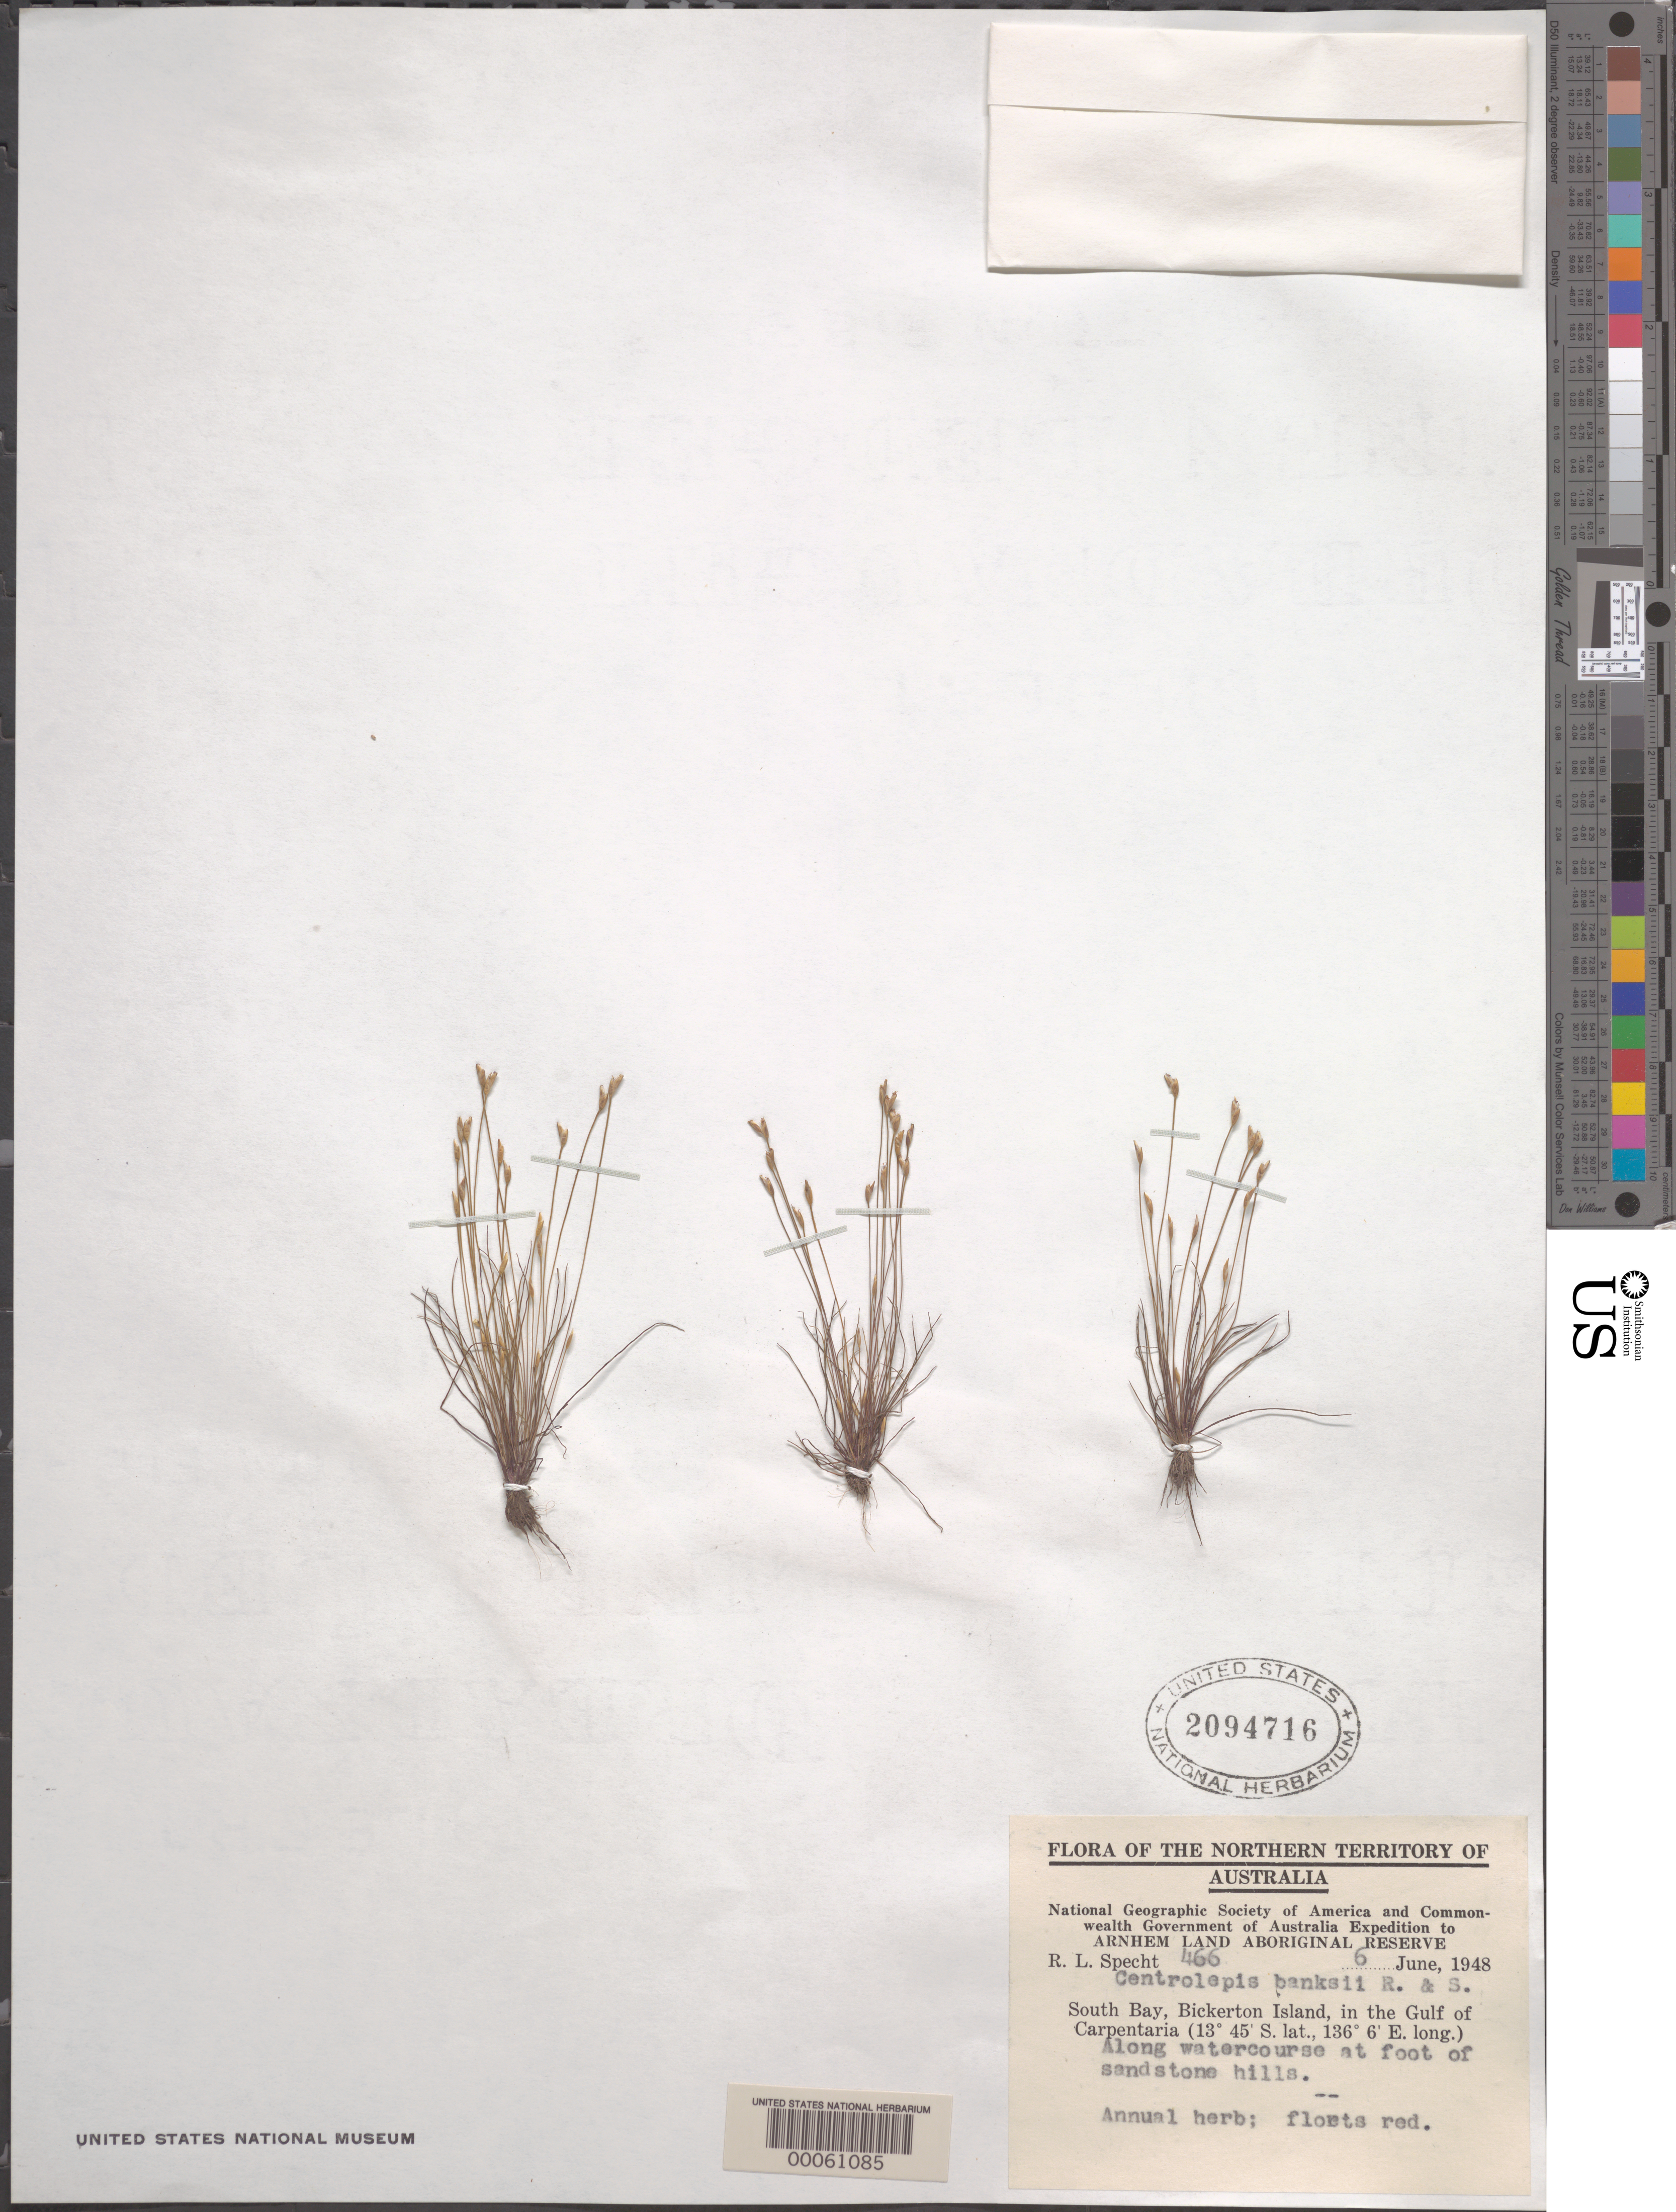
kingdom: Plantae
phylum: Tracheophyta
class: Liliopsida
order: Poales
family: Restionaceae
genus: Centrolepis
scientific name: Centrolepis banksii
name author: (R. Br.) Roem. & Schult.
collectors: R. L. Specht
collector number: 466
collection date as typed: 06 Jun 1948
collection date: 1948-06-06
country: Australia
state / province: Northern Territory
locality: Arnhem aboriginal reserve, south bay, bickerton island, in the gulf of carpenteria, along watercourse at foot of hills.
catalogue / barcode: US 2094716